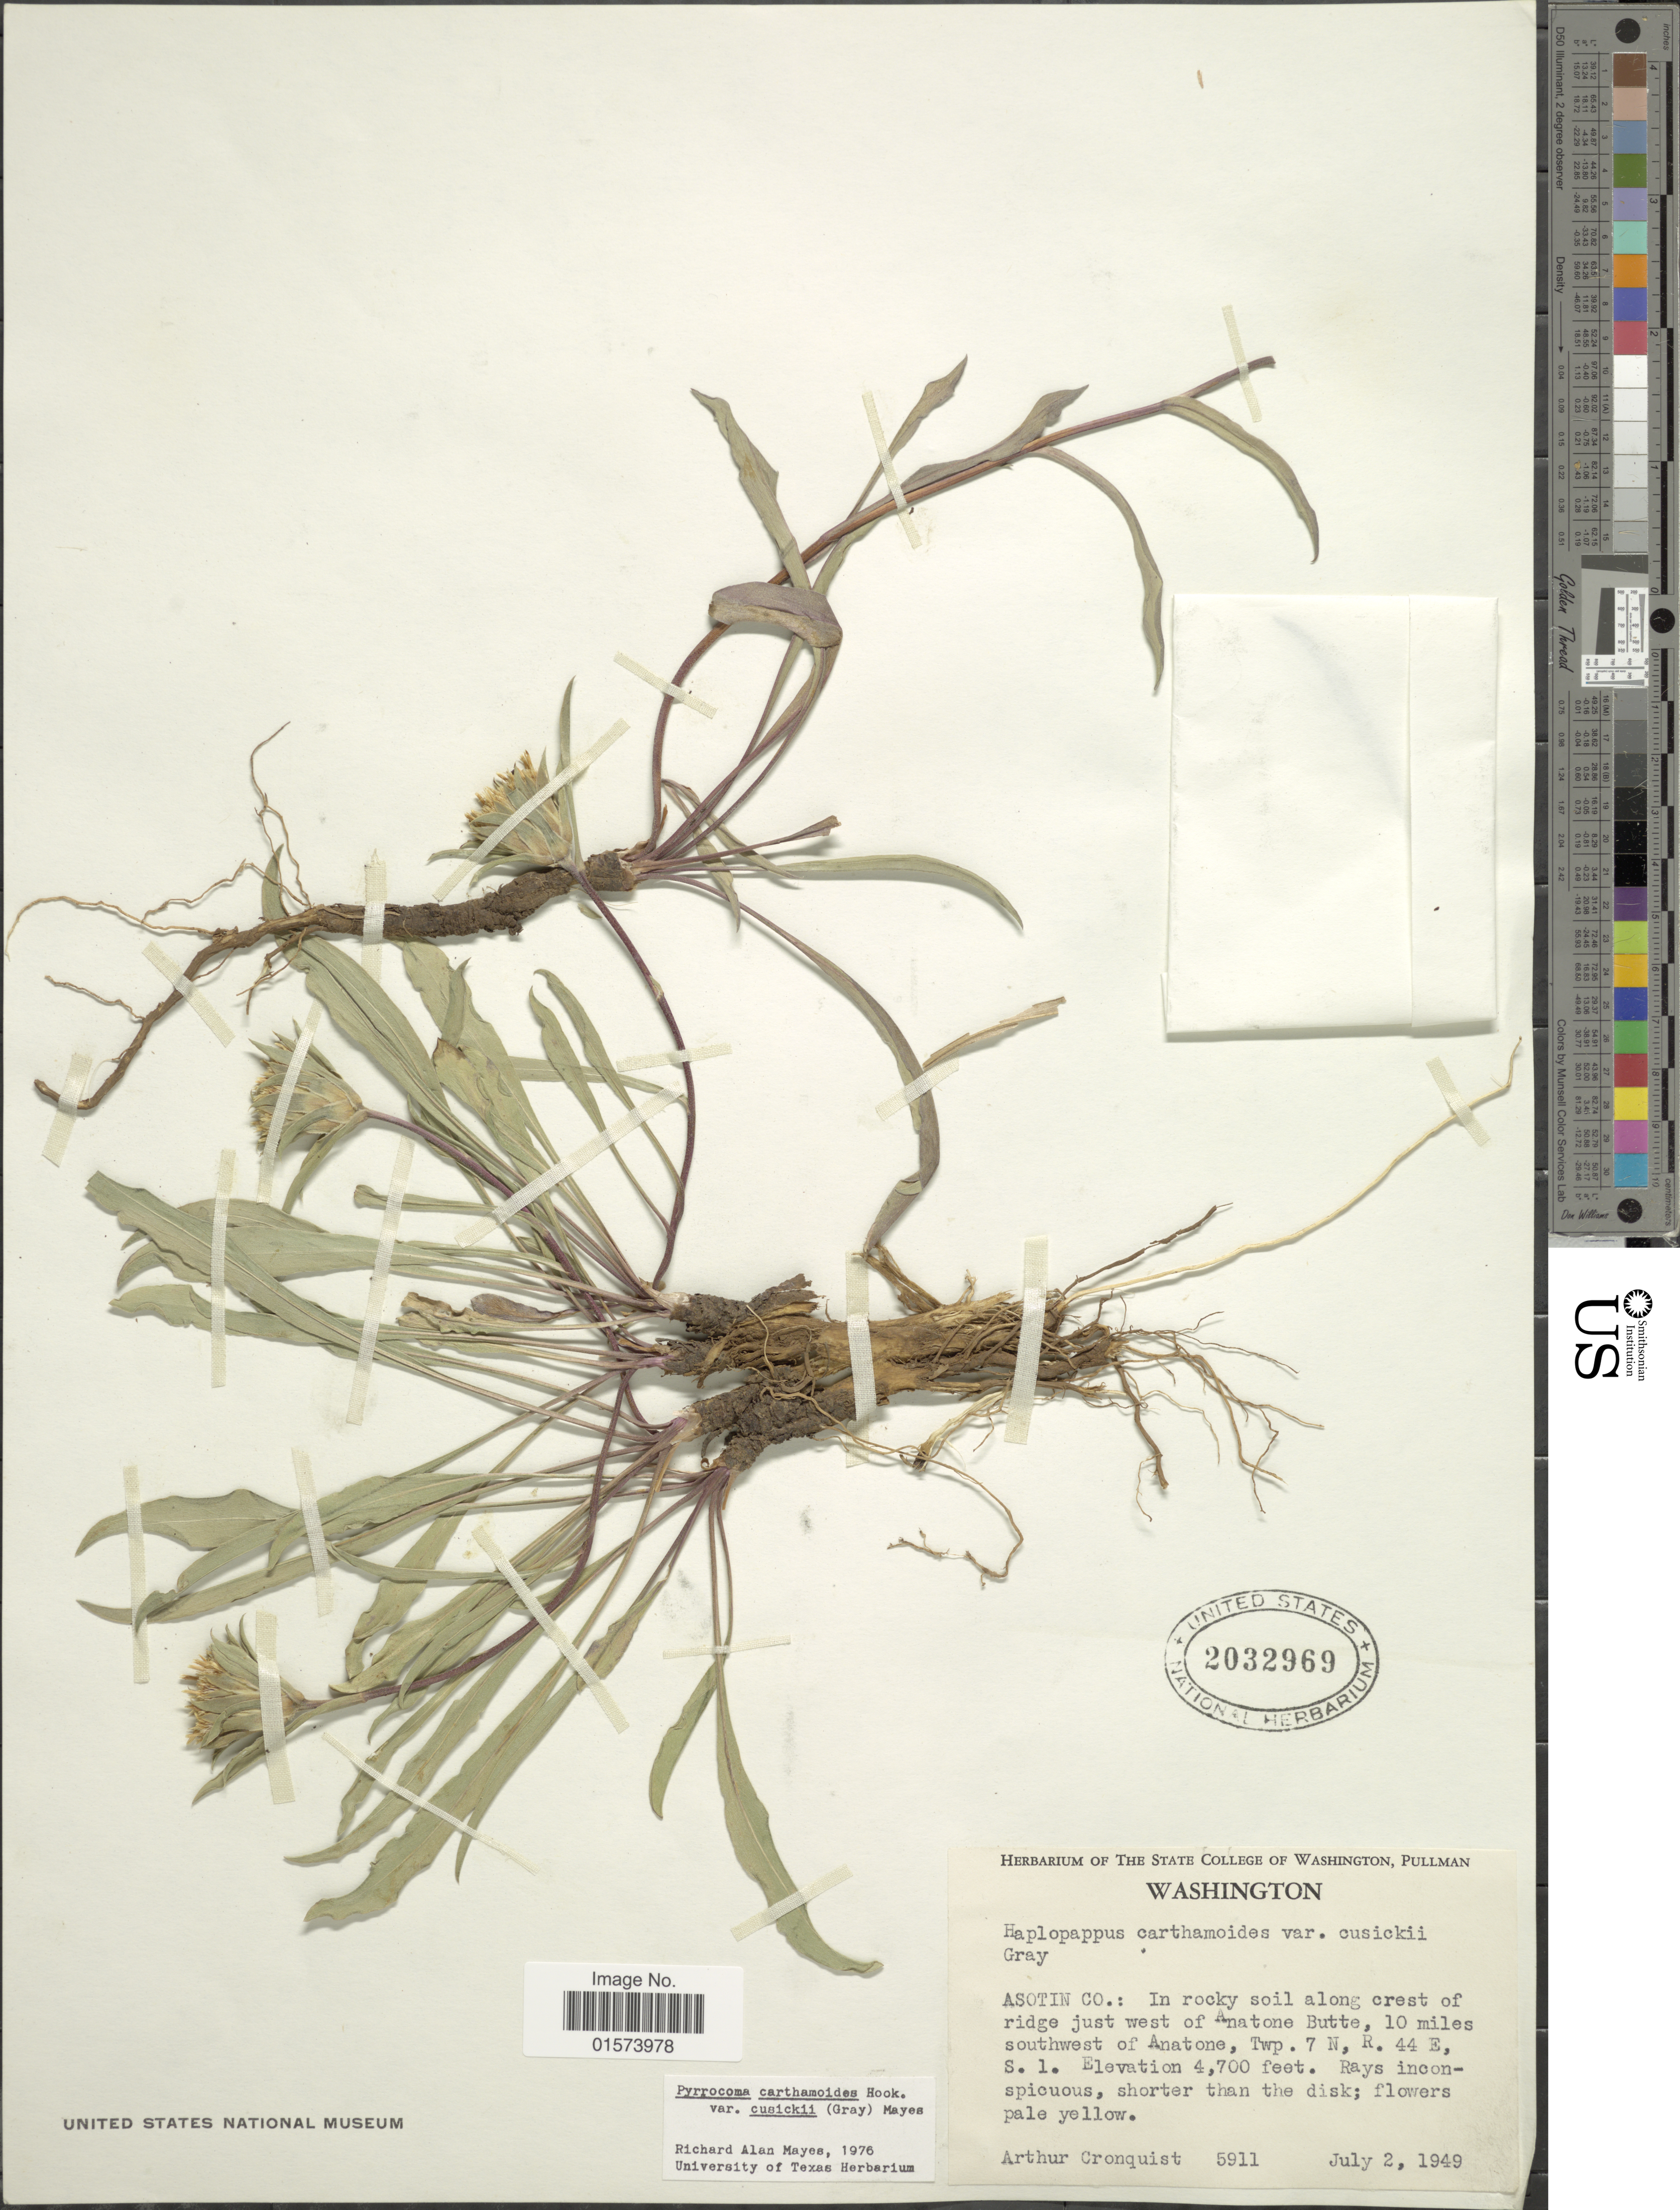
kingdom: Plantae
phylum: Tracheophyta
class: Magnoliopsida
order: Asterales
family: Asteraceae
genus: Pyrrocoma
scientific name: Pyrrocoma carthamoides var. cusickii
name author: (A. Gray) Mayes ex Kartesz & Gandhi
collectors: A. J. Cronquist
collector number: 5911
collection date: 1949-07-02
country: United States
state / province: Washington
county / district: Asotin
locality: Asotin Co.: in rocky soil along crest of ridge just west of Anatone Butte, 10 miles southwest of Anatone, Twp. 7N, R. 44E, S. 1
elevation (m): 1433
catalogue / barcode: US 2032969